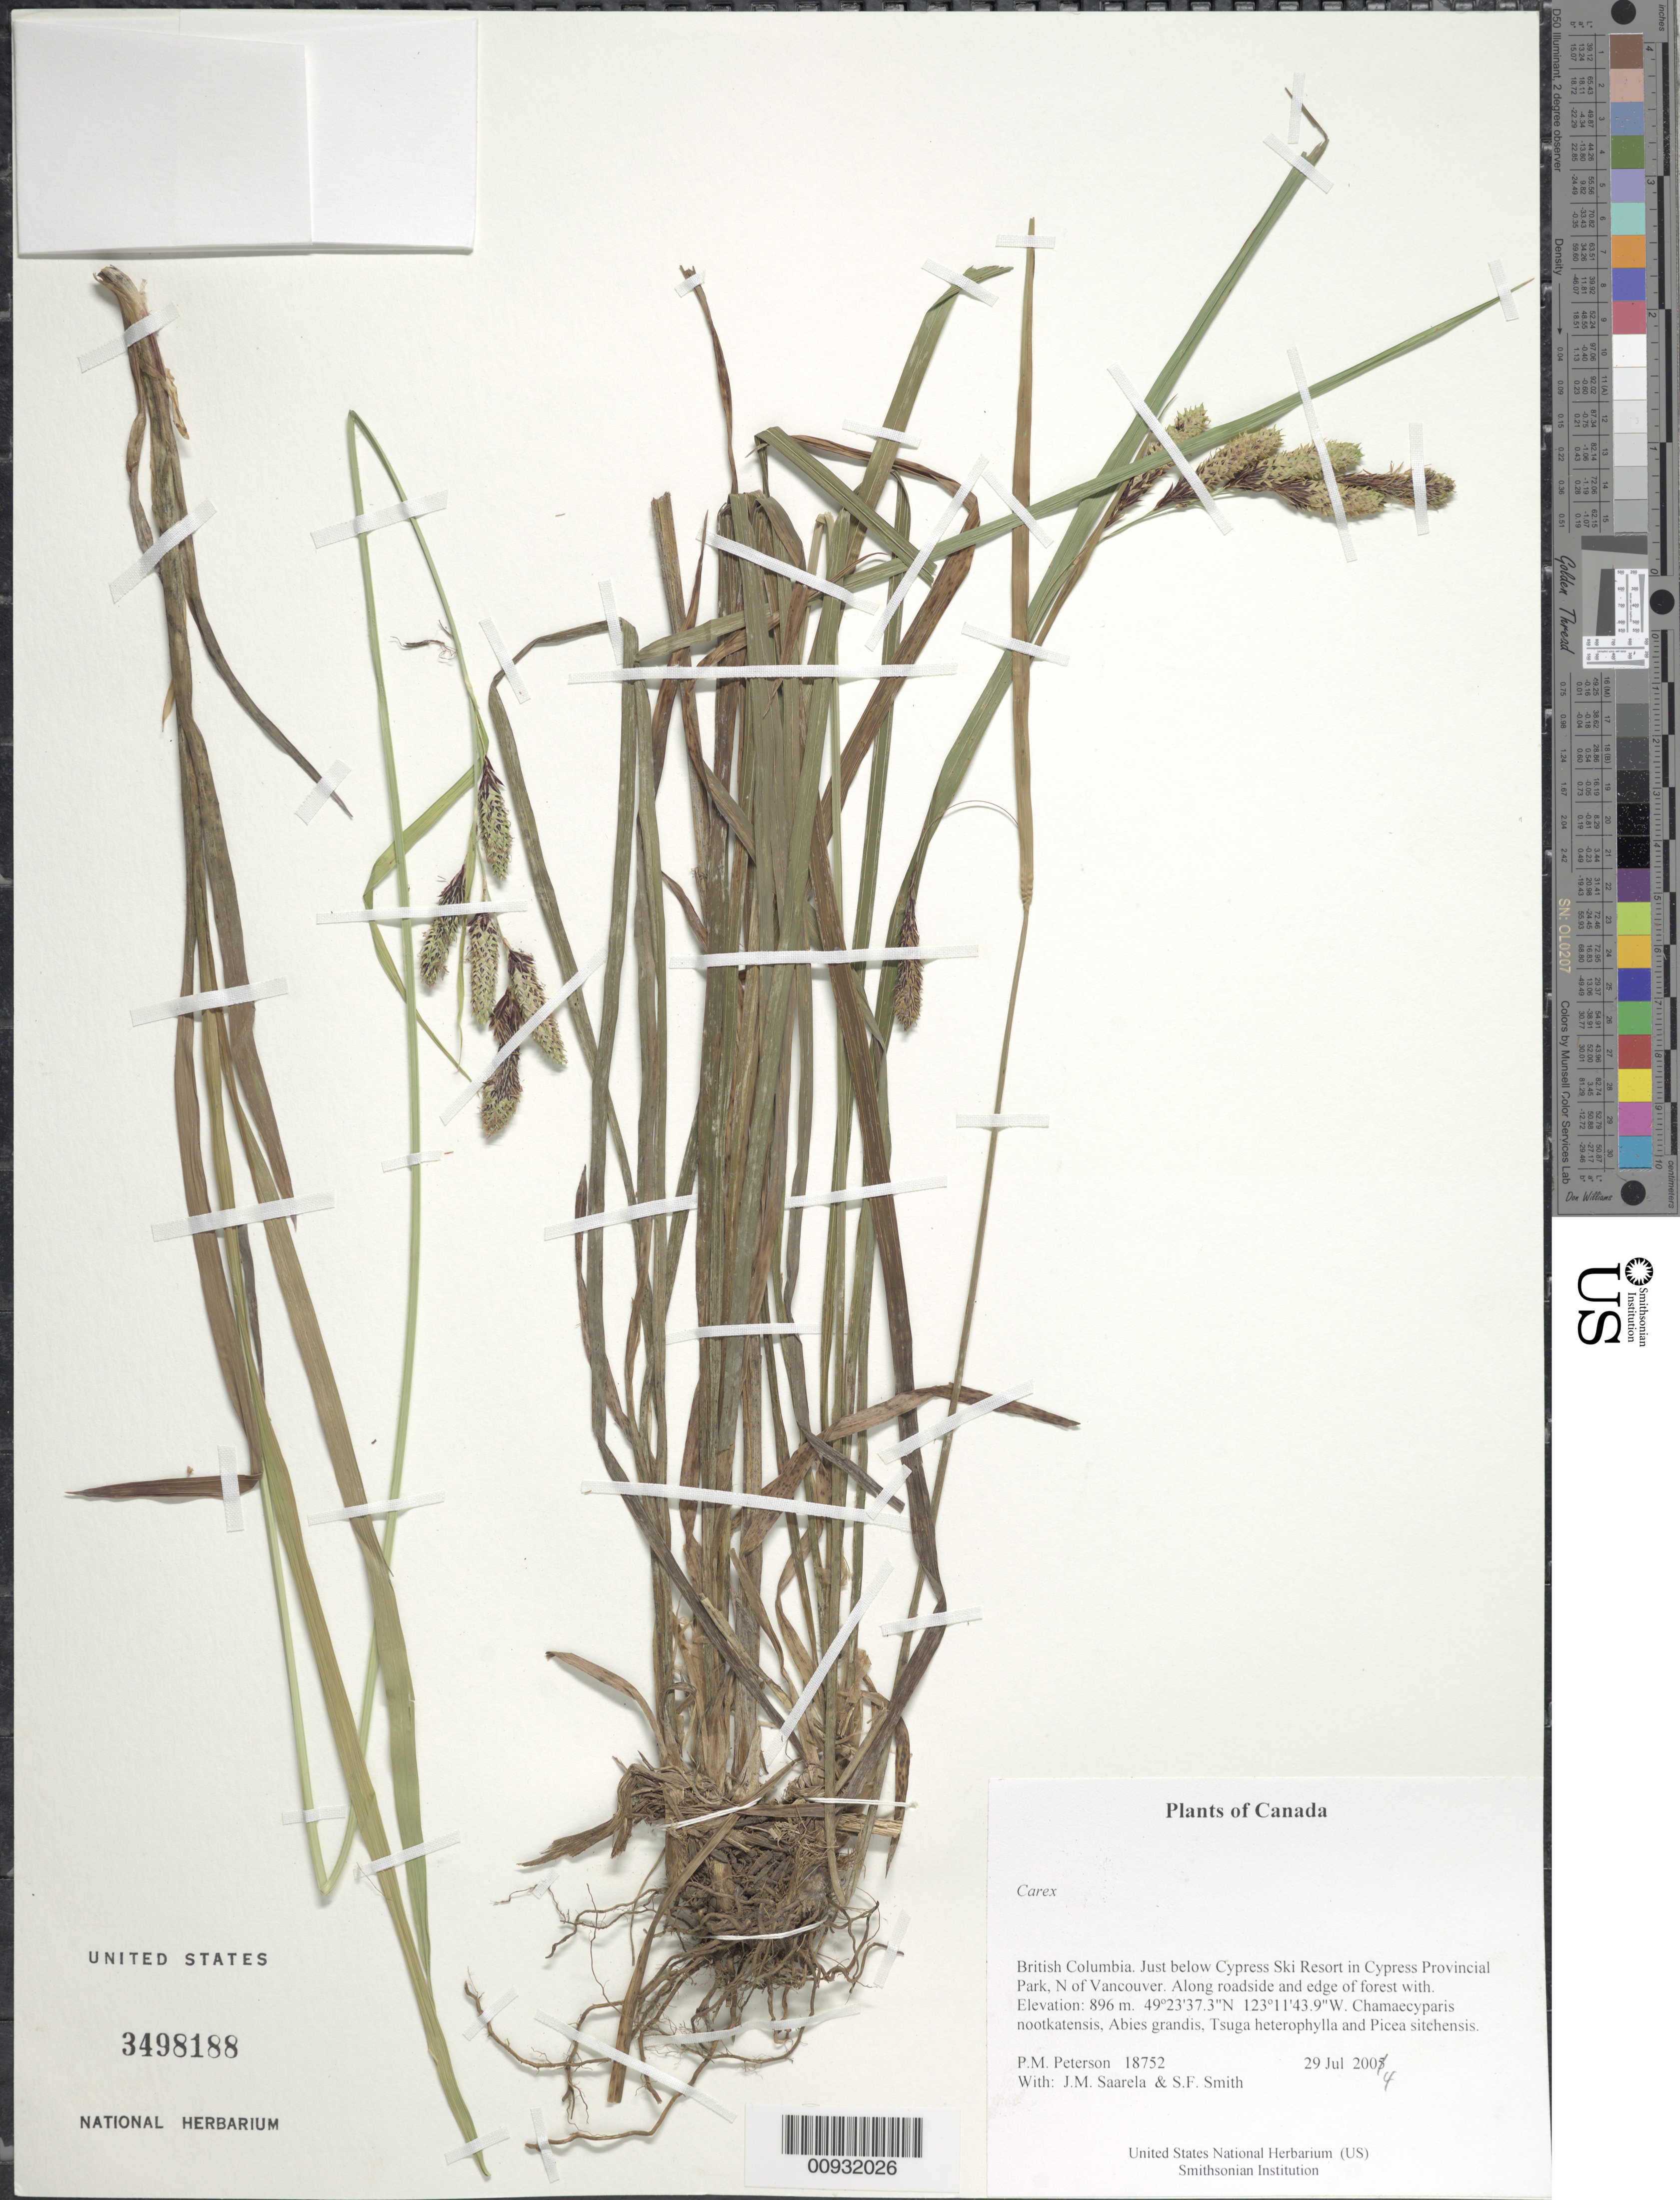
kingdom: Plantae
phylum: Tracheophyta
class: Liliopsida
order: Poales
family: Cyperaceae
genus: Carex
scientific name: Carex sp.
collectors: P. M. Peterson, J. Saarela & S.F. Smith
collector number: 18752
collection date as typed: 29 Jul 2004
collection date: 2004-07-29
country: Canada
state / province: British Columbia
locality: Just below Cypress Ski Resort in Cypress Provincial Park, N of Vancouver. Along roadside and edge of forest with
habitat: Chamaecyparis nootkatensis, Abies grandis, Tsuga heterophylla and Picea sitchensis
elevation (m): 896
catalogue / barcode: US 3498188